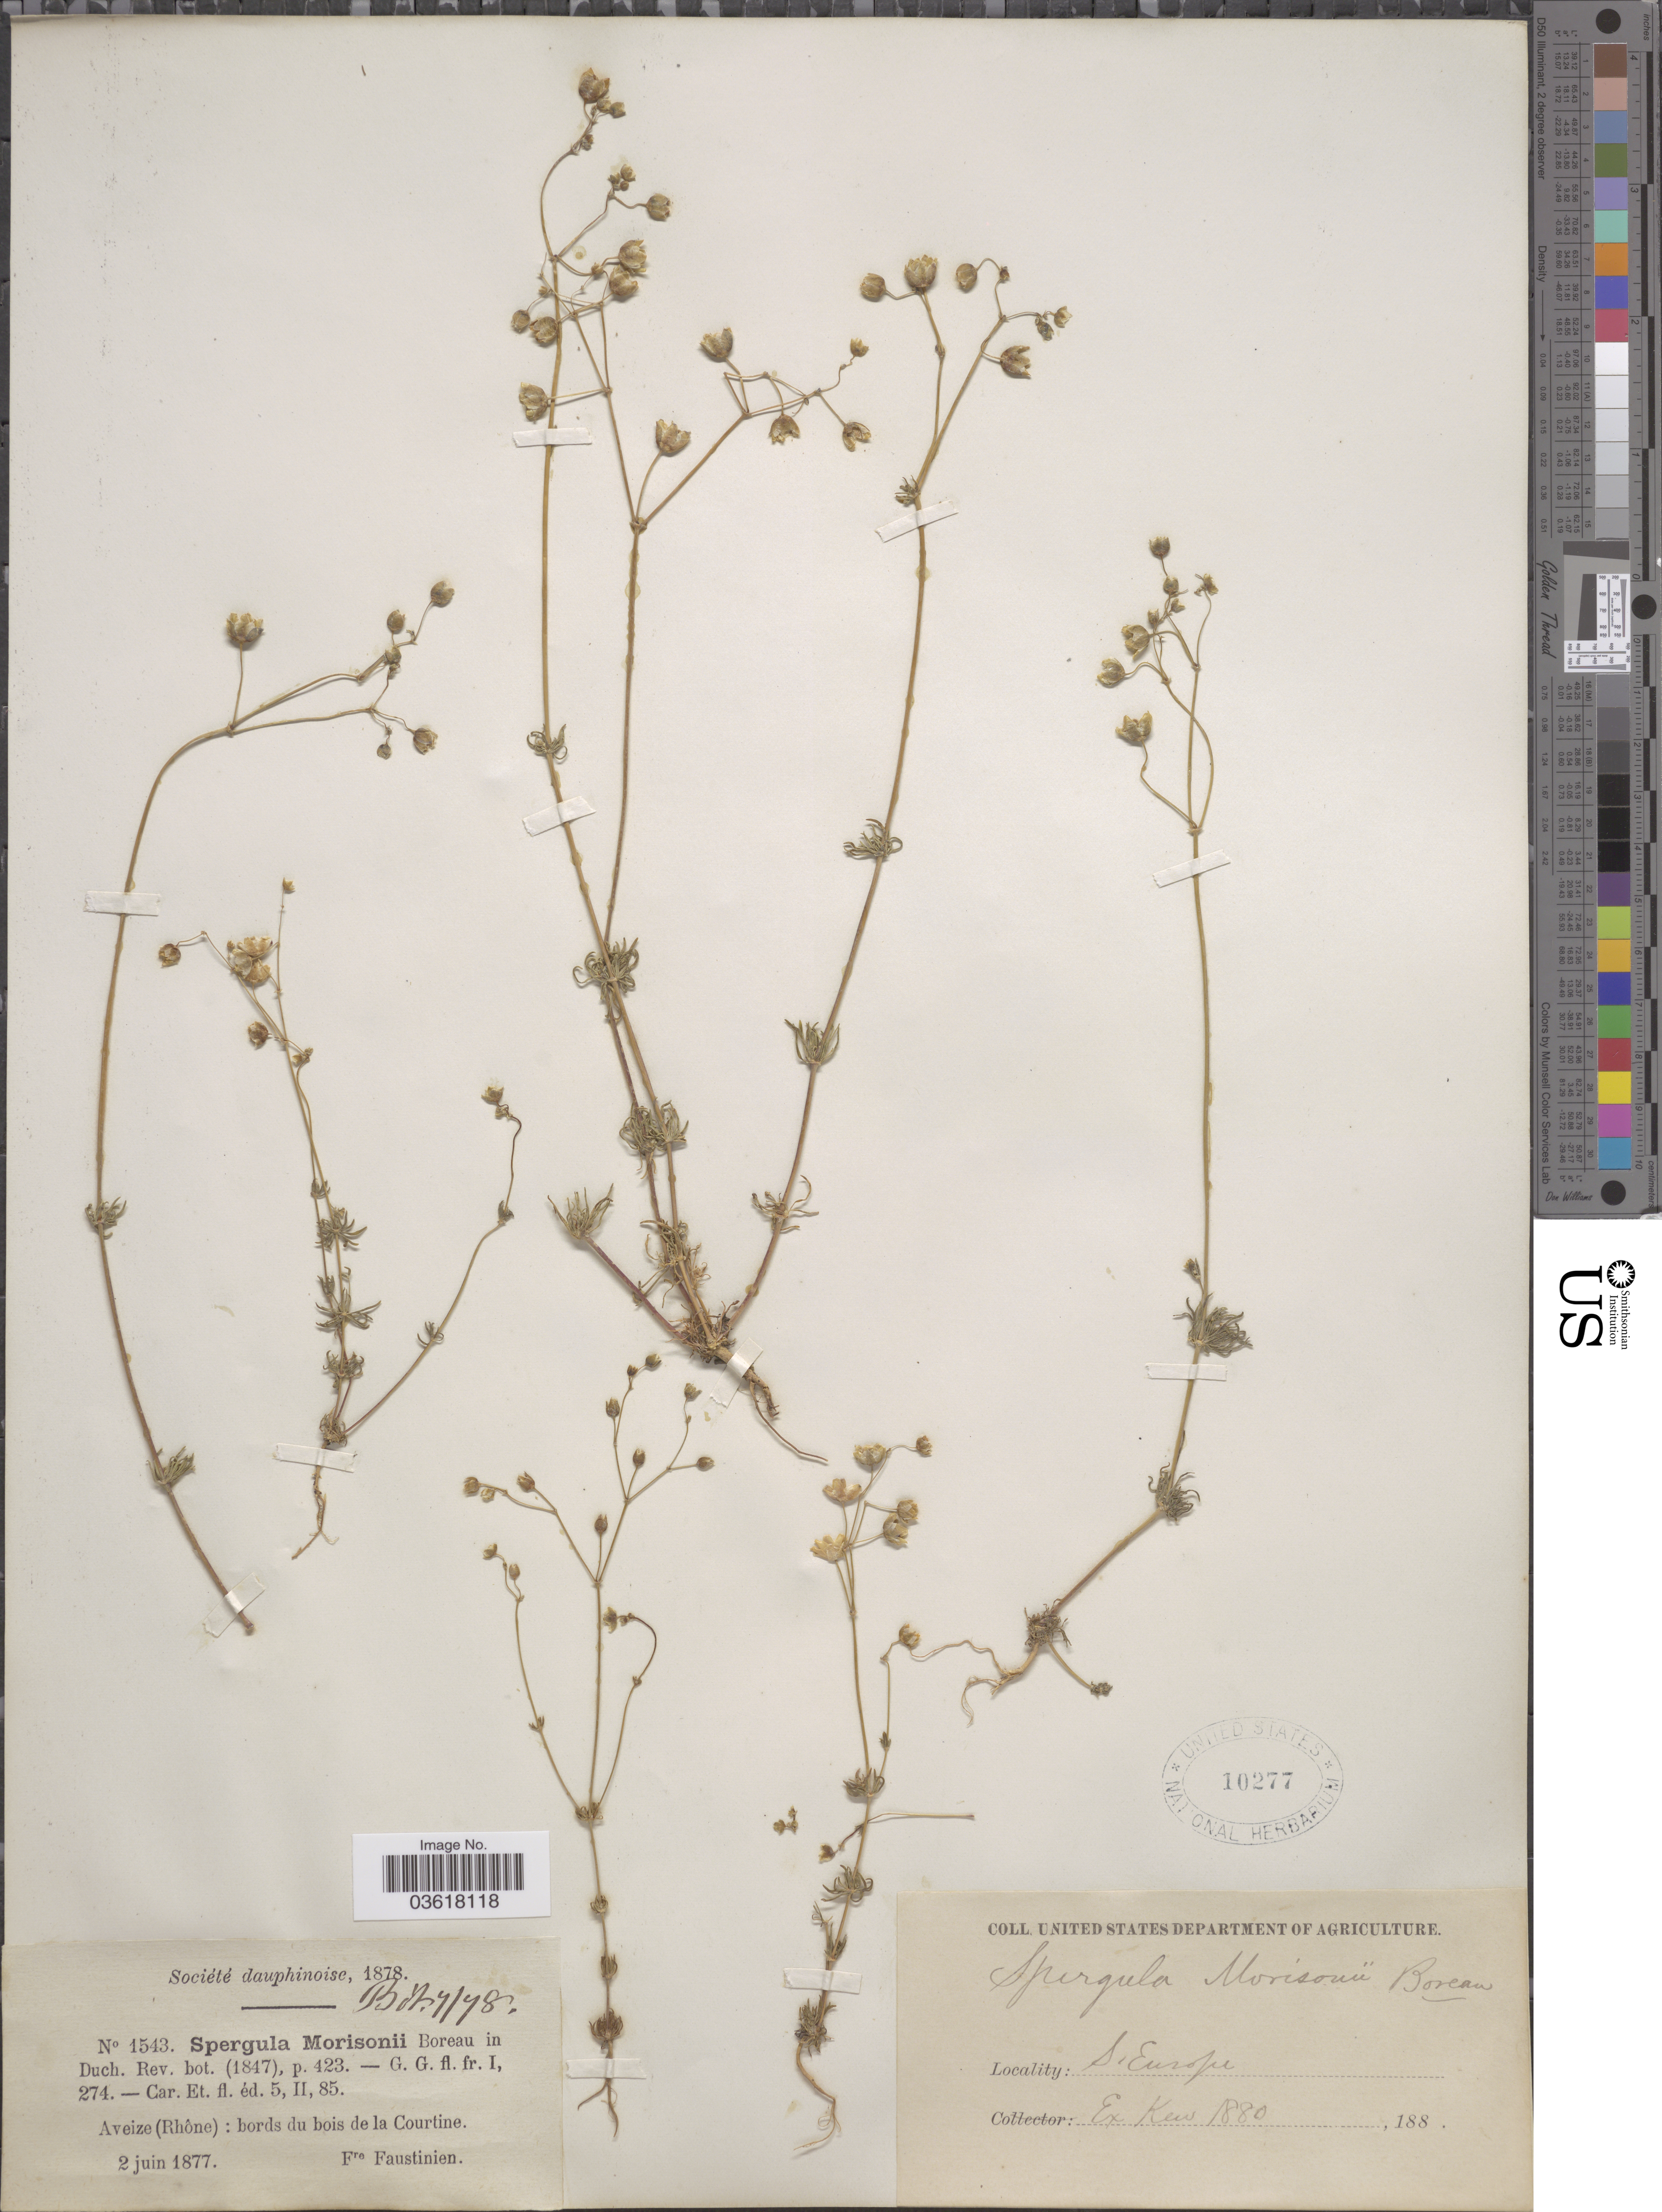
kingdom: Plantae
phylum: Tracheophyta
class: Magnoliopsida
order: Caryophyllales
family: Caryophyllaceae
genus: Spergula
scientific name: Spergula morisonii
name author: Boreau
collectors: F. Faustinien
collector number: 1543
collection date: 1877-06-02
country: France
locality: Aveize (Rhône): bords du bois de la Courtine. S. Europe.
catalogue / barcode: US 10277